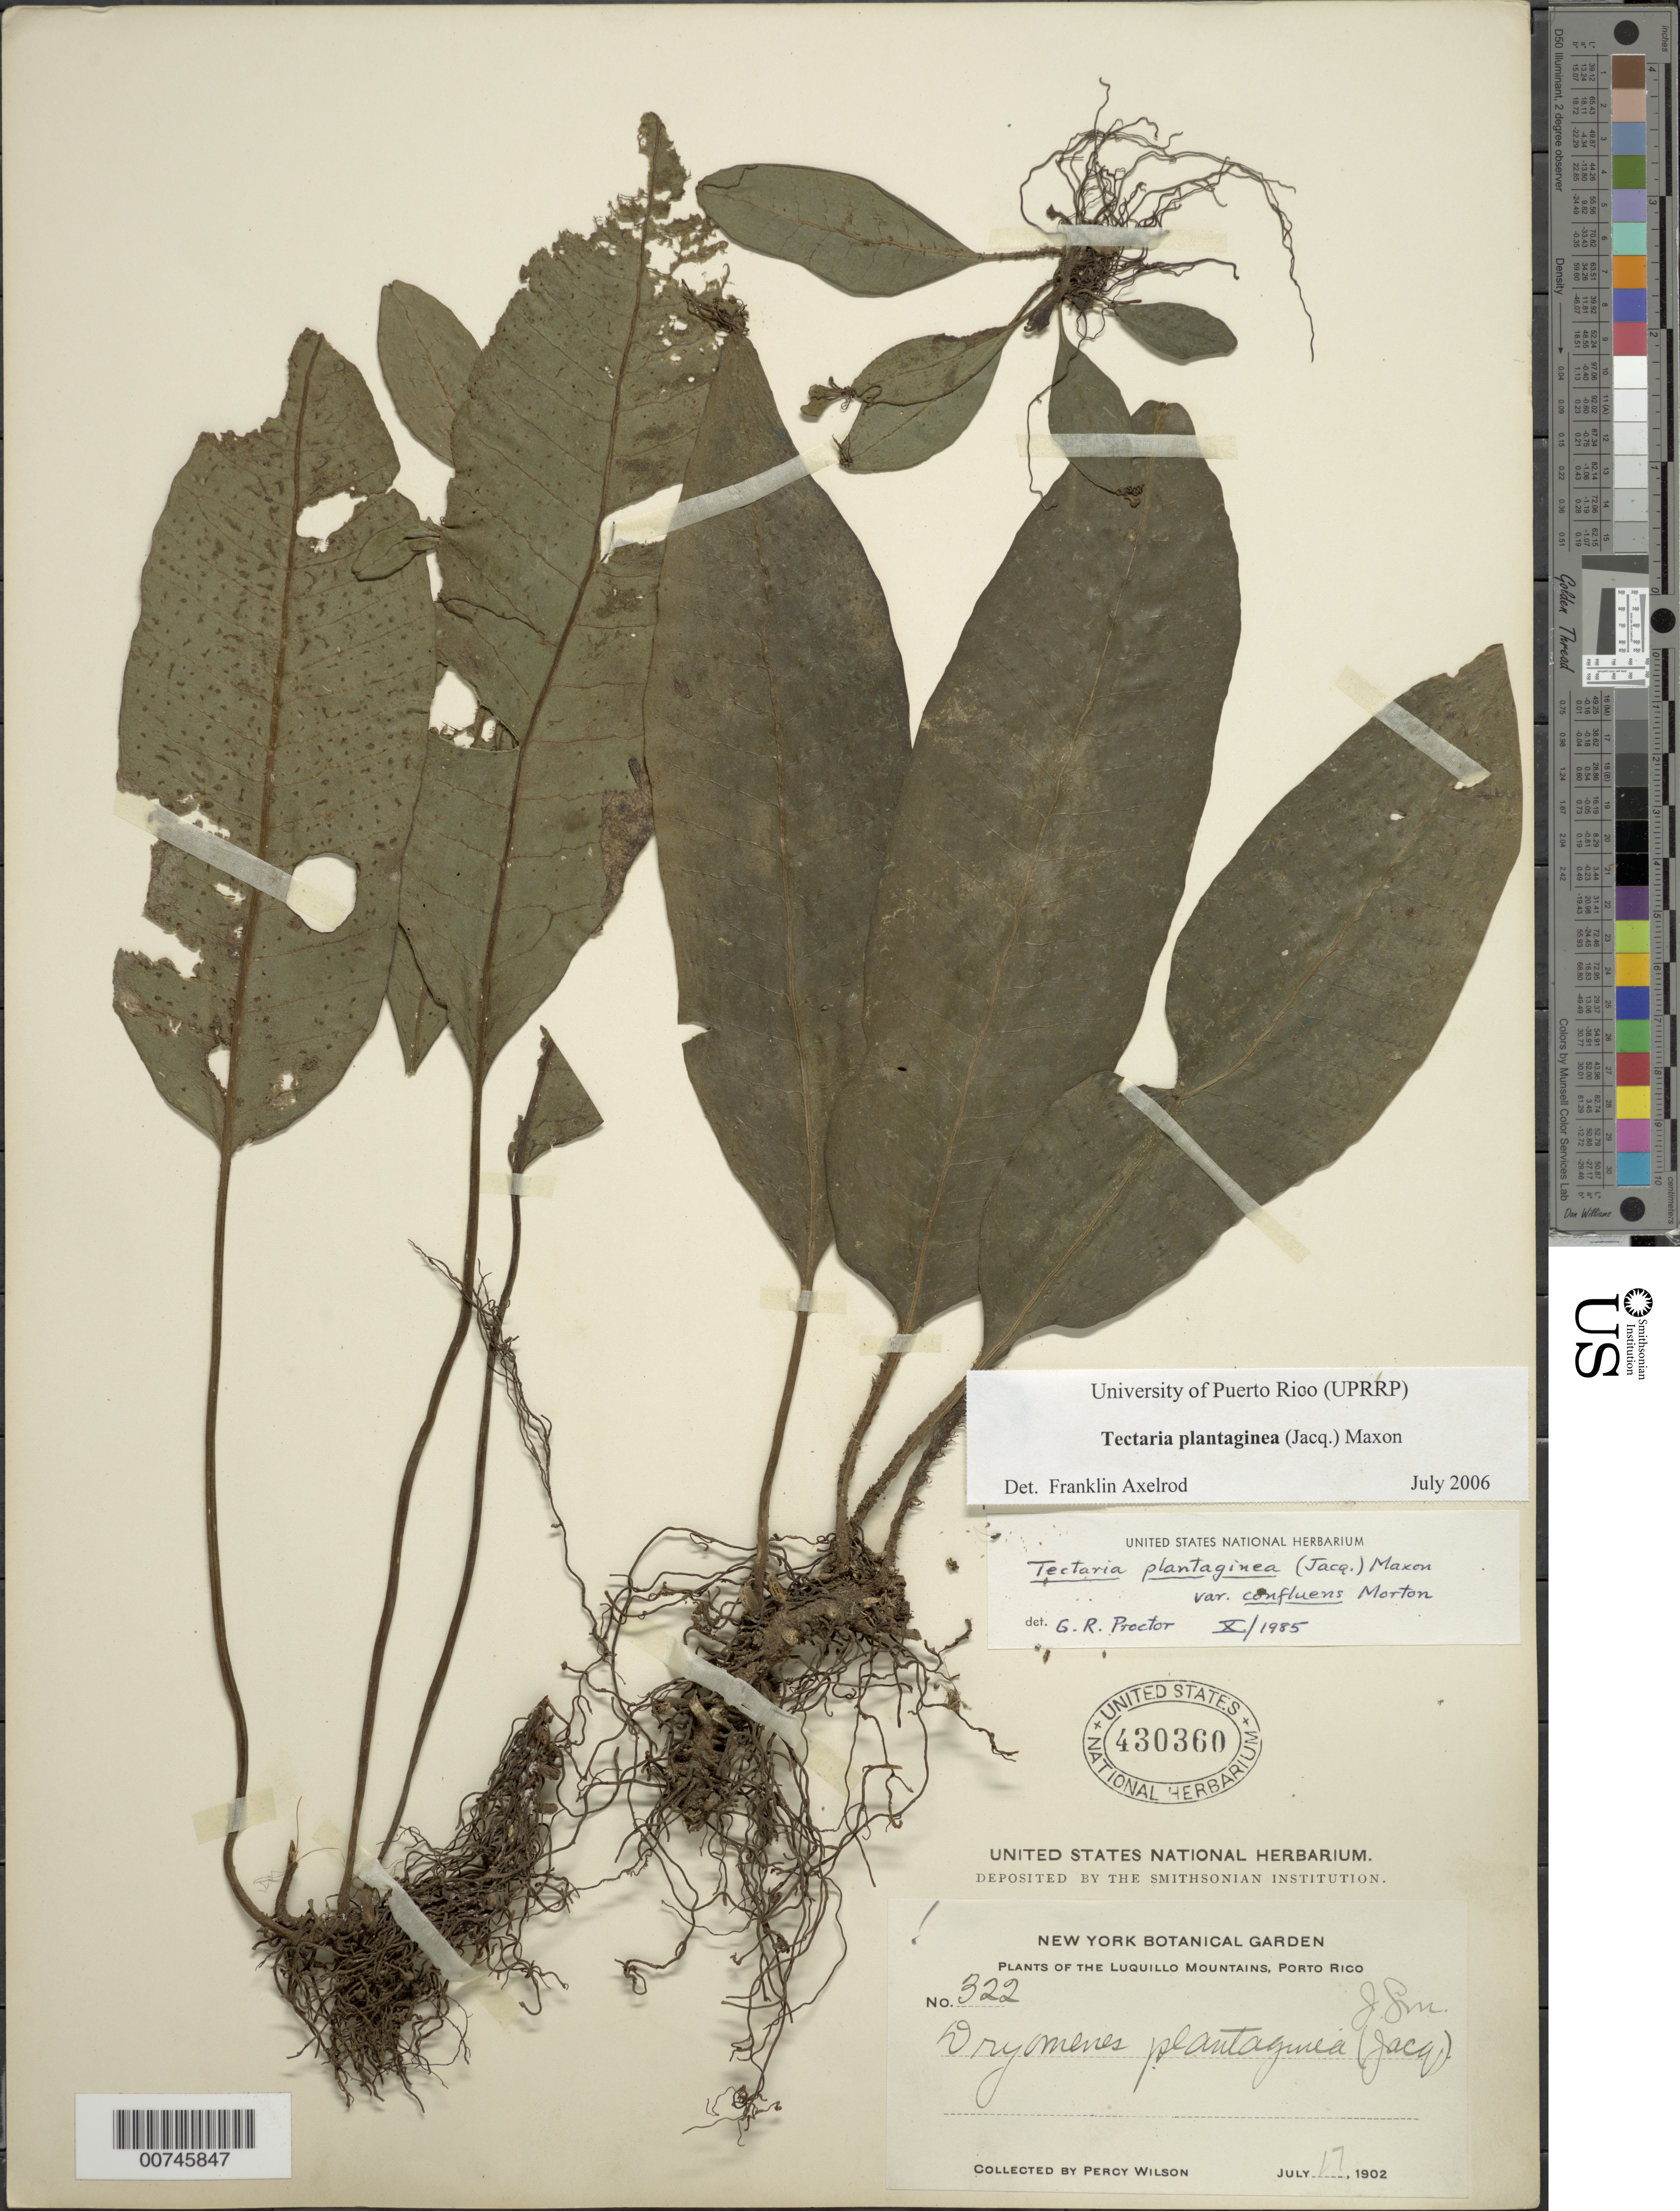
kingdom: Plantae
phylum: Tracheophyta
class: Polypodiopsida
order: Polypodiales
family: Tectariaceae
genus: Tectaria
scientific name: Tectaria plantaginea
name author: (Jacq.) Maxon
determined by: Proctor, G. R.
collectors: P. Wilson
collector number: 322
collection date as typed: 17 Jul 1902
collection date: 1902-07-17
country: Puerto Rico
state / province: Luquillo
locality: Luquillo Mountains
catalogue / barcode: US 430360